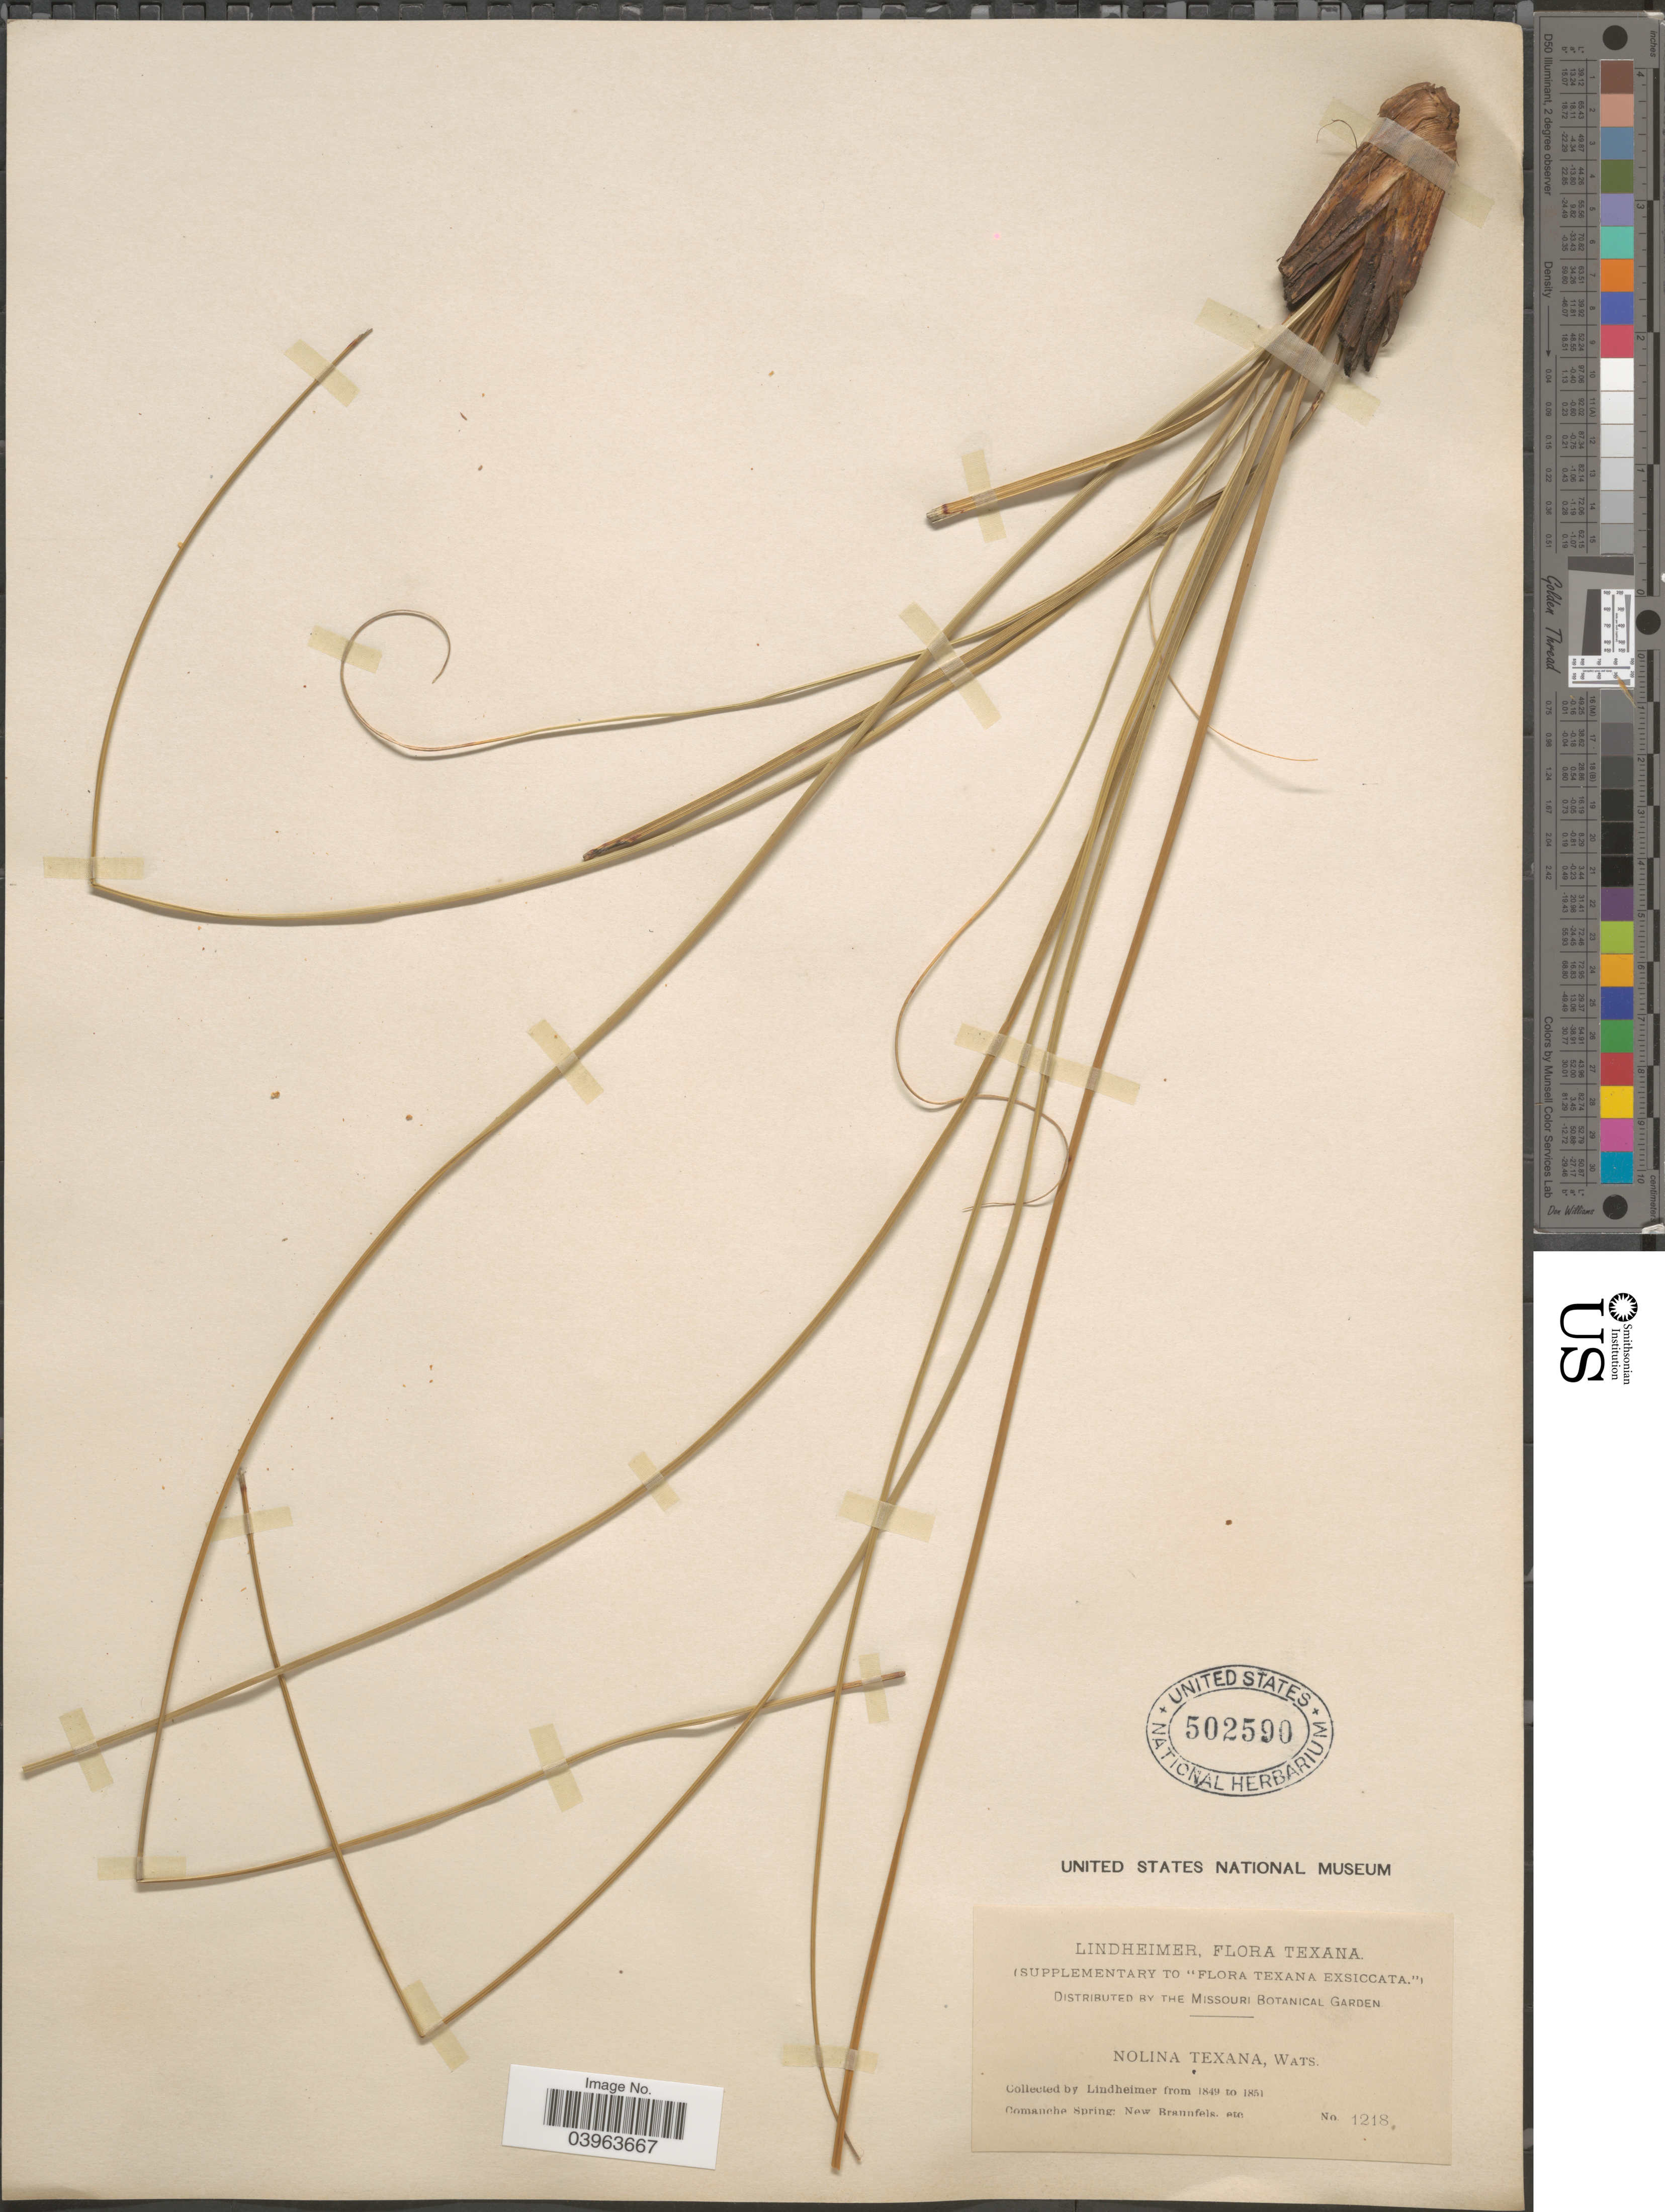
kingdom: Plantae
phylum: Tracheophyta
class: Liliopsida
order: Asparagales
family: Asparagaceae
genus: Nolina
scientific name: Nolina texana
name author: S. Watson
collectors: -. Lindheimer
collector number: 1218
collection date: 1849/1851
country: United States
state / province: Texas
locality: Comanche Spring: New Braunfels. etc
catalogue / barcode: US 502590